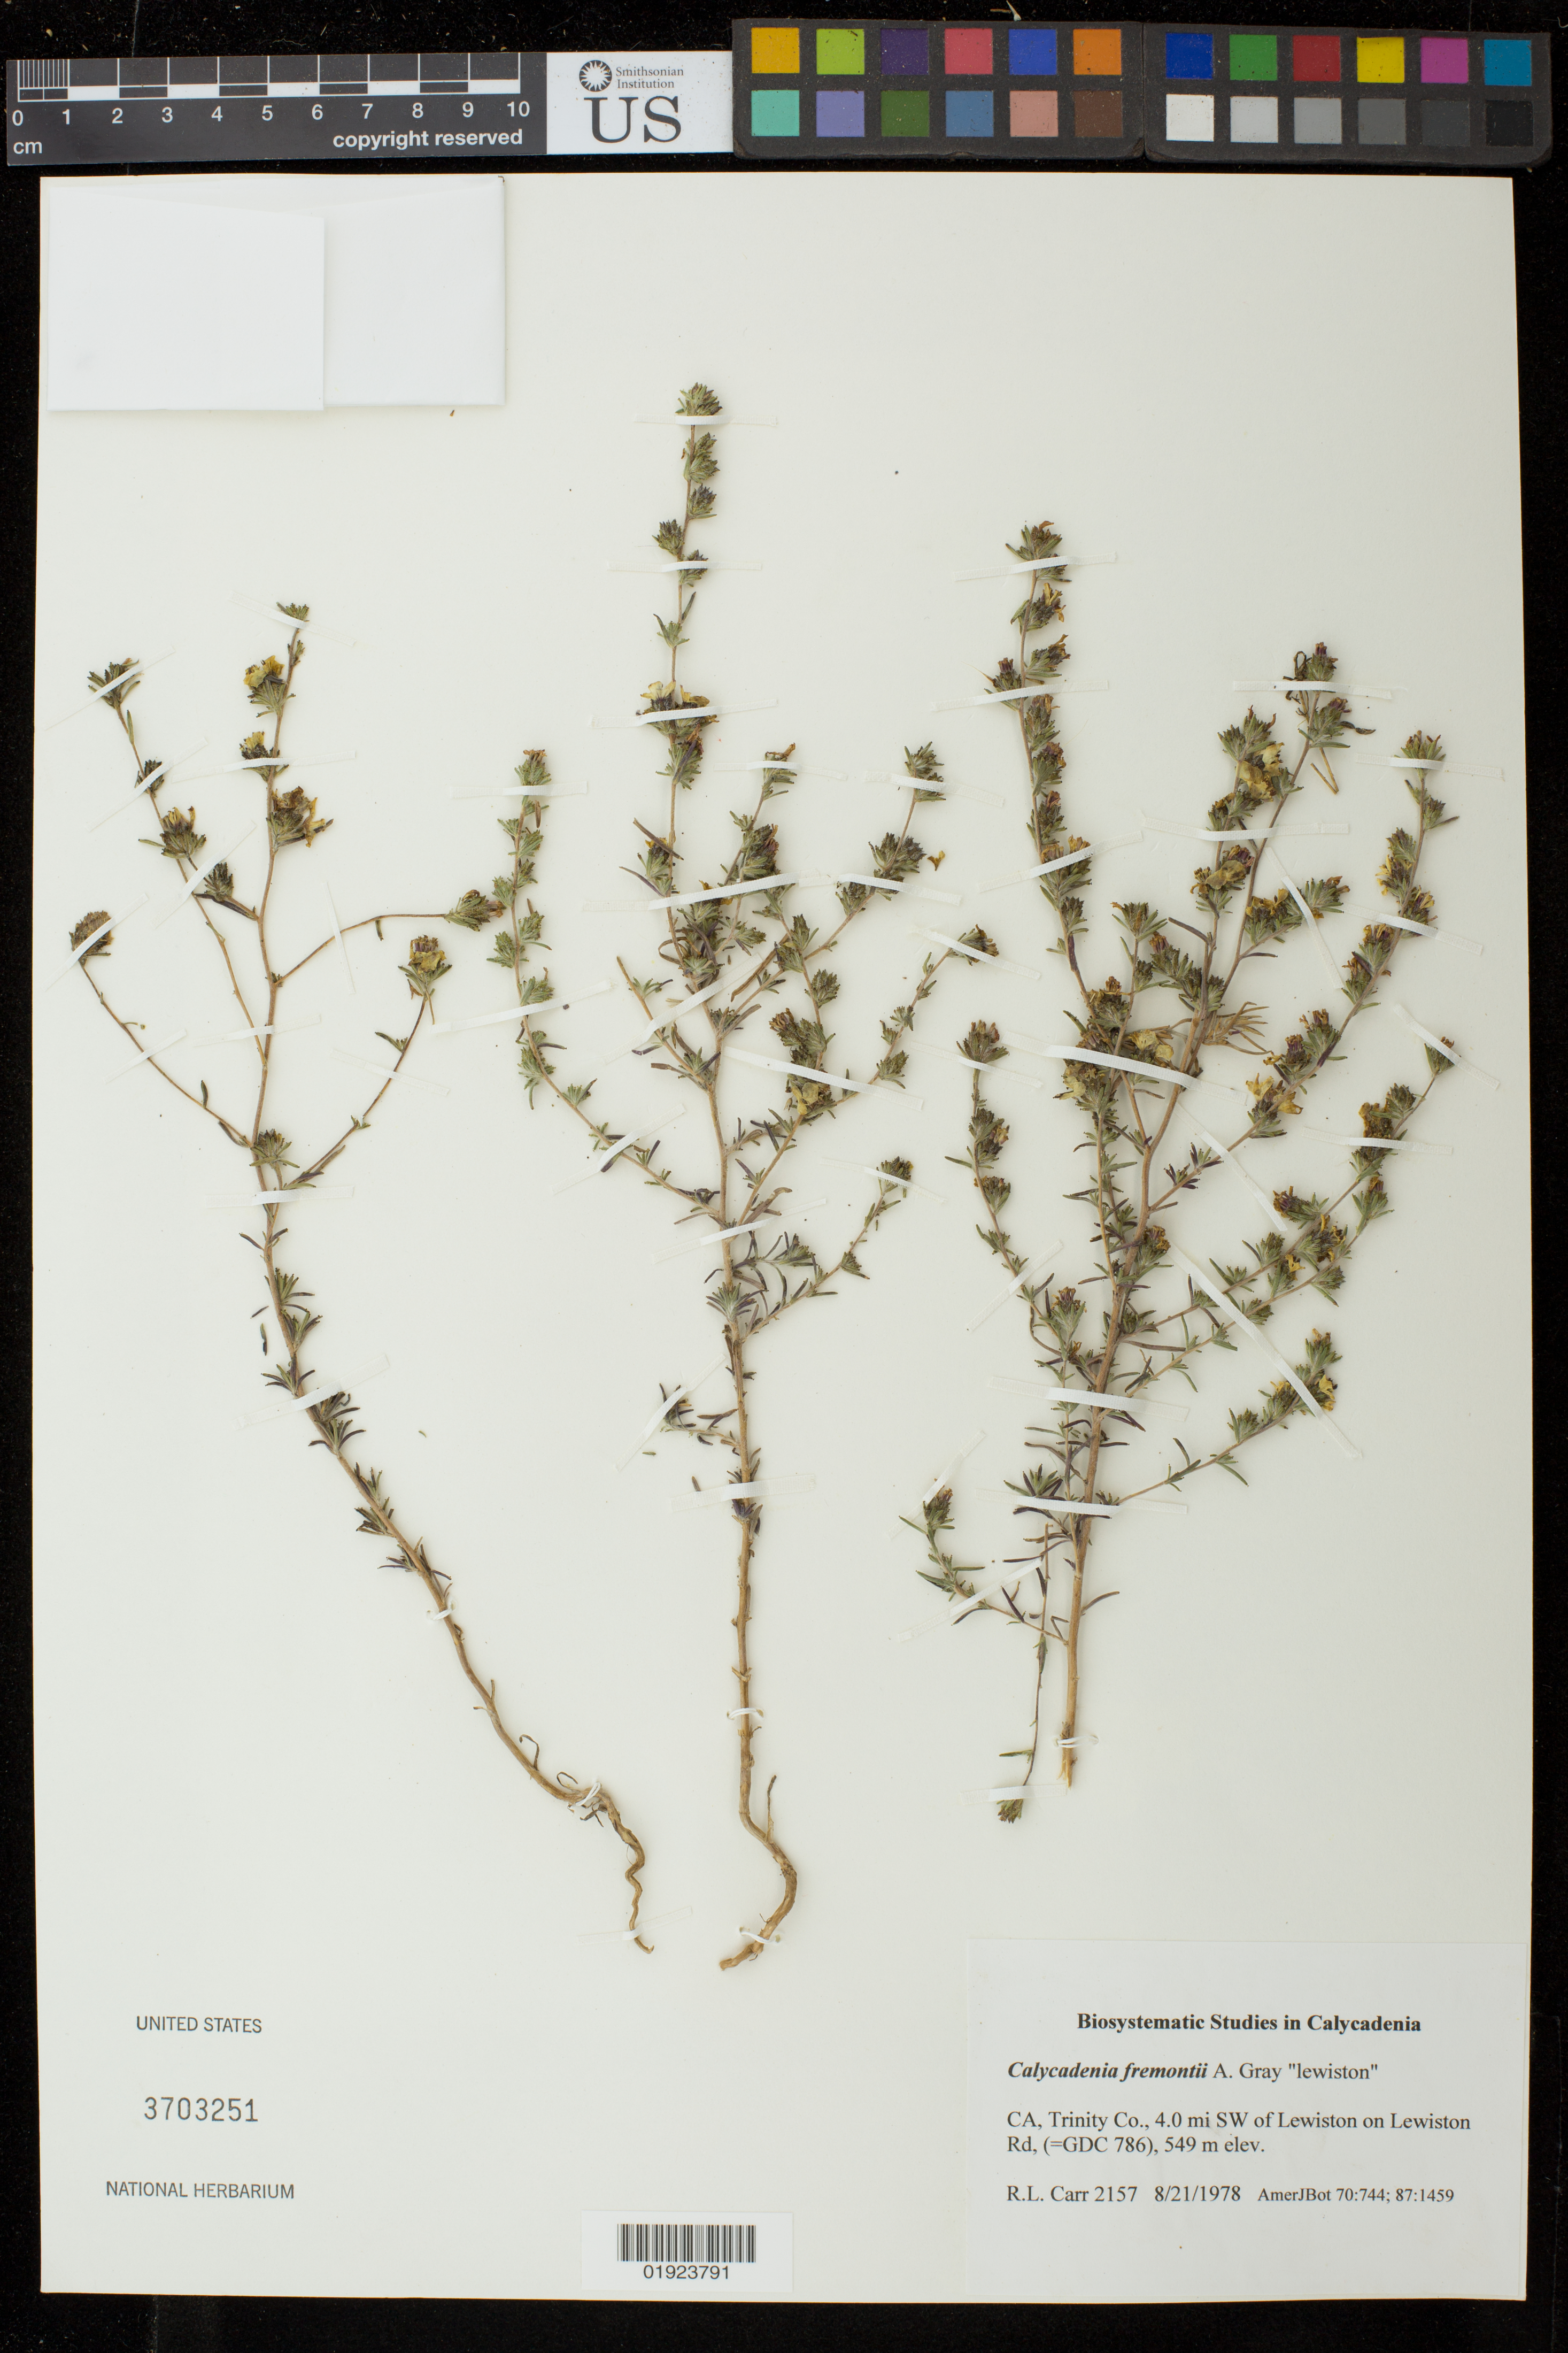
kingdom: Plantae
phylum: Tracheophyta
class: Magnoliopsida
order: Asterales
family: Asteraceae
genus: Calycadenia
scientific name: Calycadenia fremontii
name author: A. Gray in Emory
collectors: R. Carr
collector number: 2157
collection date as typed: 8/21/1978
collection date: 1978-08-21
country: United States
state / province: California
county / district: Trinity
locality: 4.0 mi SW of Lewiston on Lewiston Rd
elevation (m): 549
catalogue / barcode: US 3703251